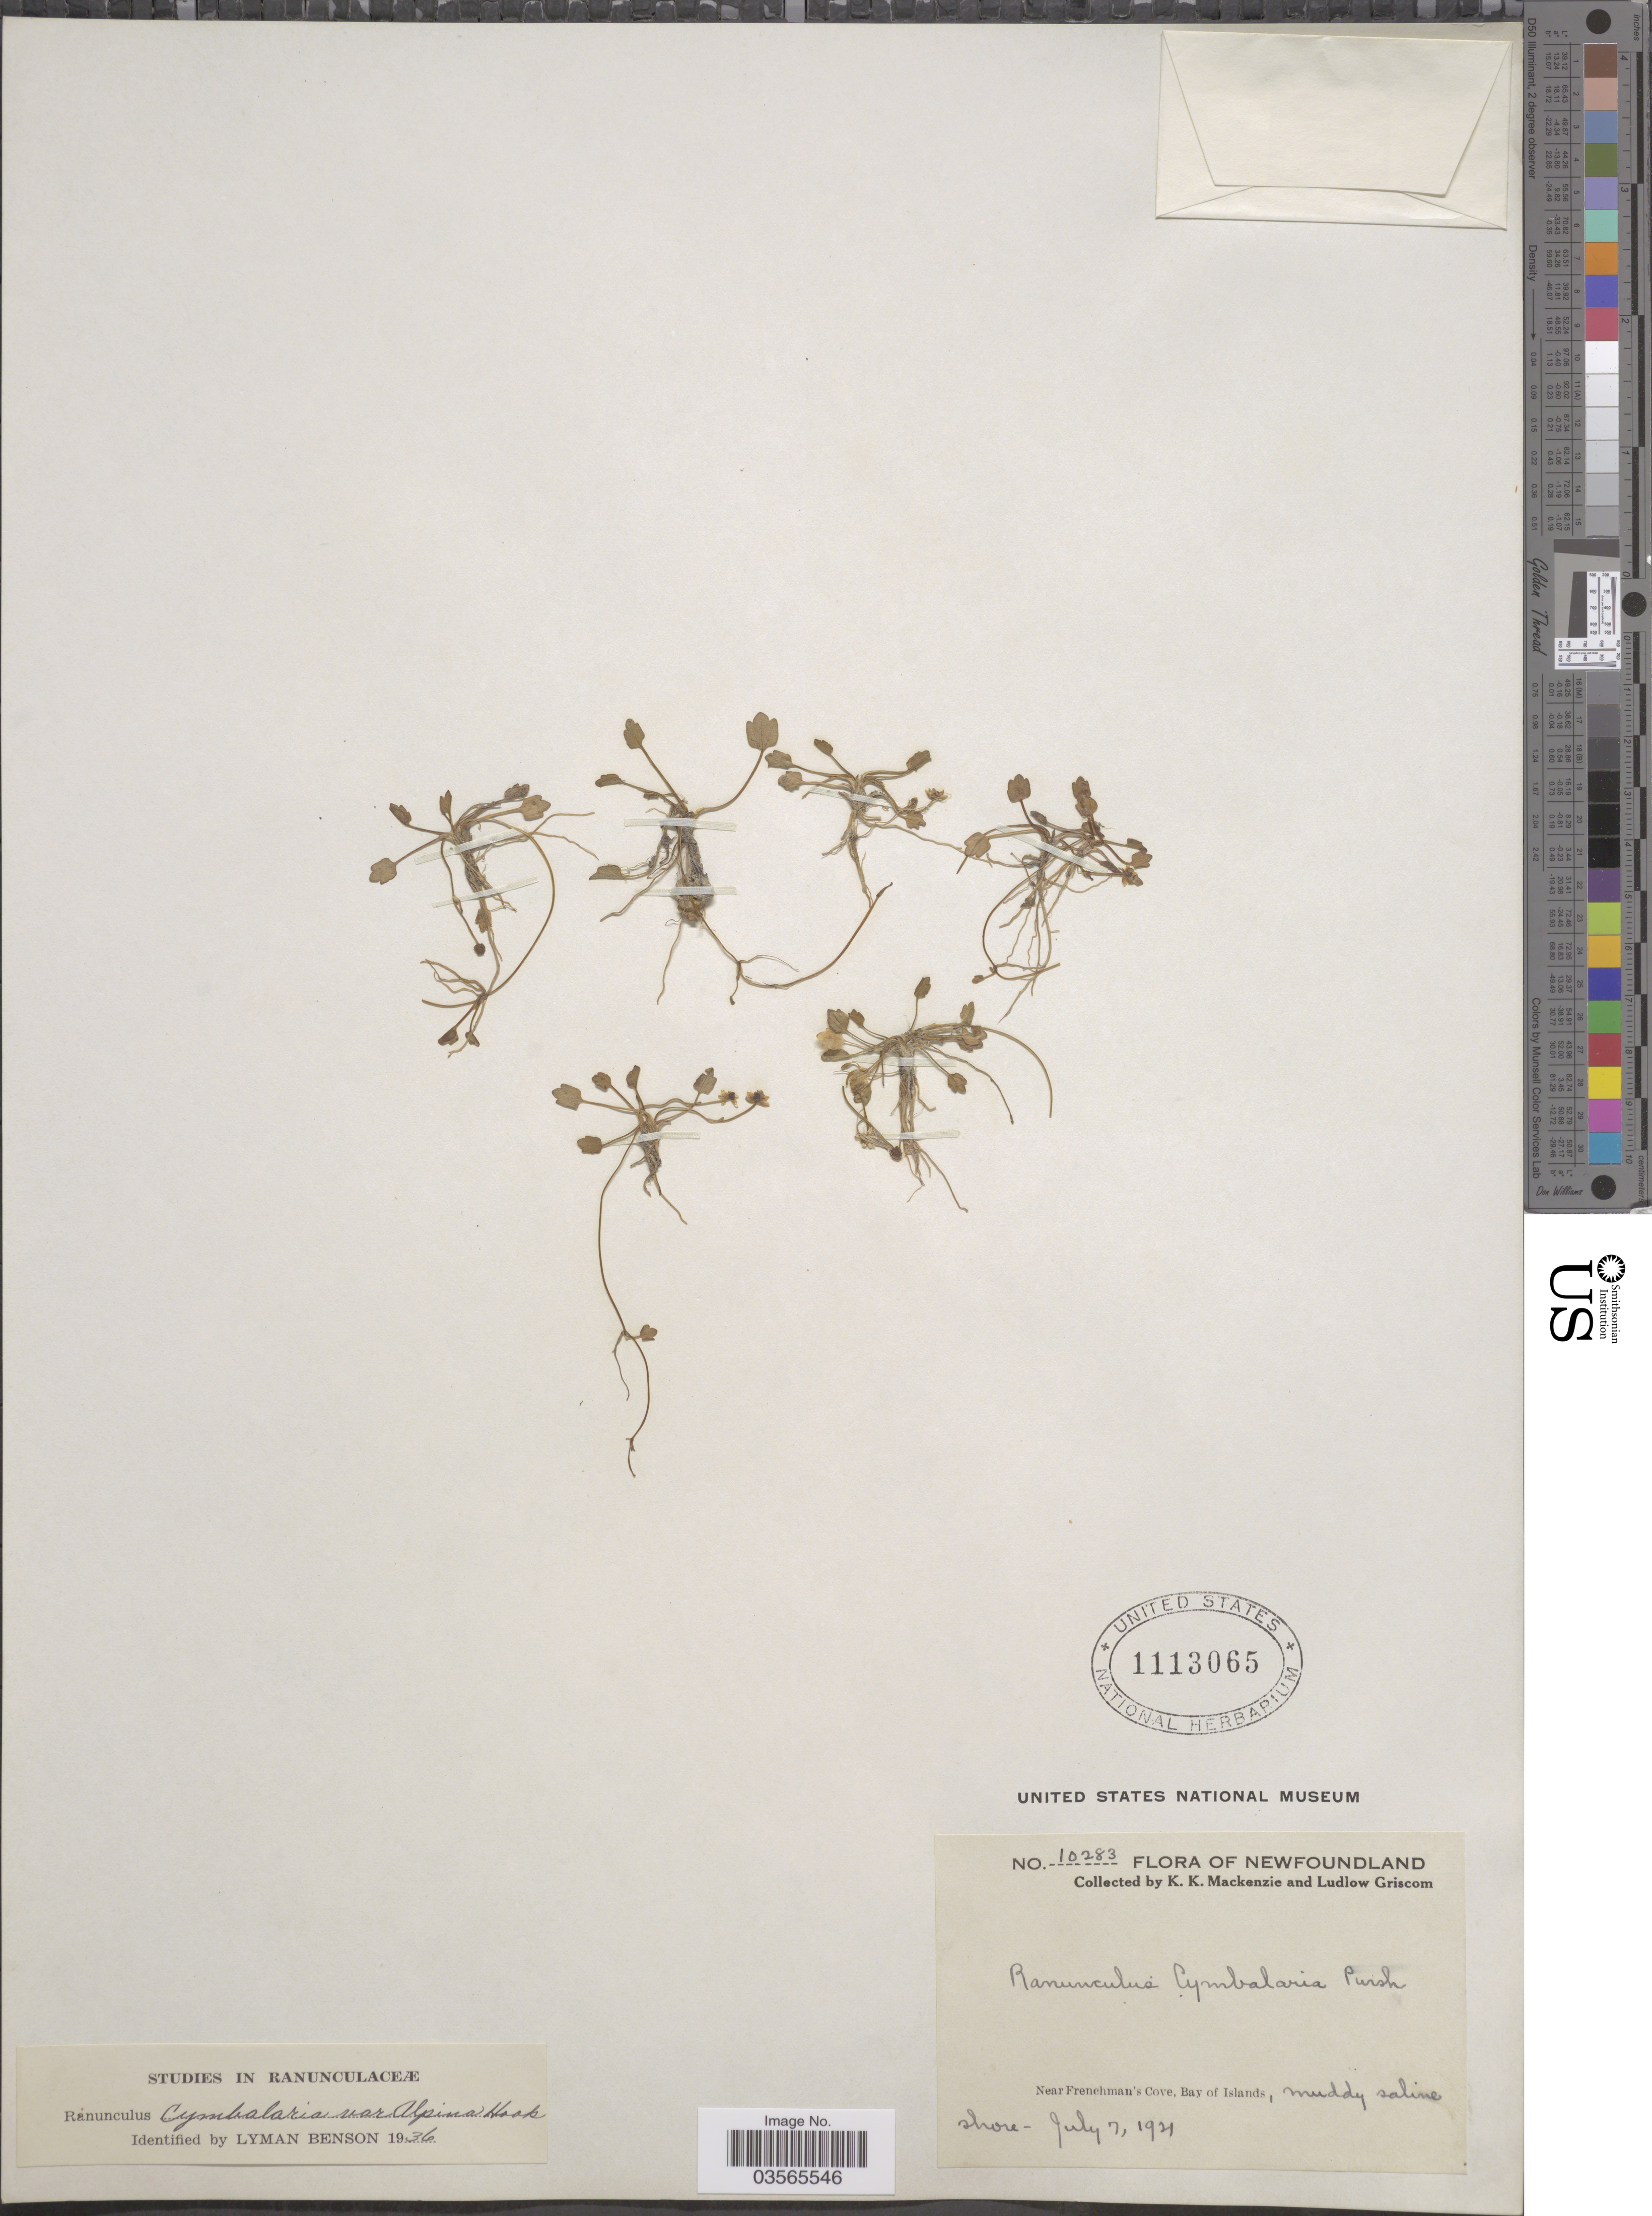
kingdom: Plantae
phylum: Tracheophyta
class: Magnoliopsida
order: Ranunculales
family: Ranunculaceae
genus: Halerpestes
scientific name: Halerpestes cymbalaria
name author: (Pursh) Greene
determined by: Strong, M. T., (US), Smithsonian Institution - National Museum of Natural History (UNITED STATES)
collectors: K. K. Mackenzie & L. Griscom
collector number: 10283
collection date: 1921-07-07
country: Canada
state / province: Newfoundland and Labrador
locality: Near Frenchman's Cove, Bay of Islands.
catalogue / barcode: US 1113065